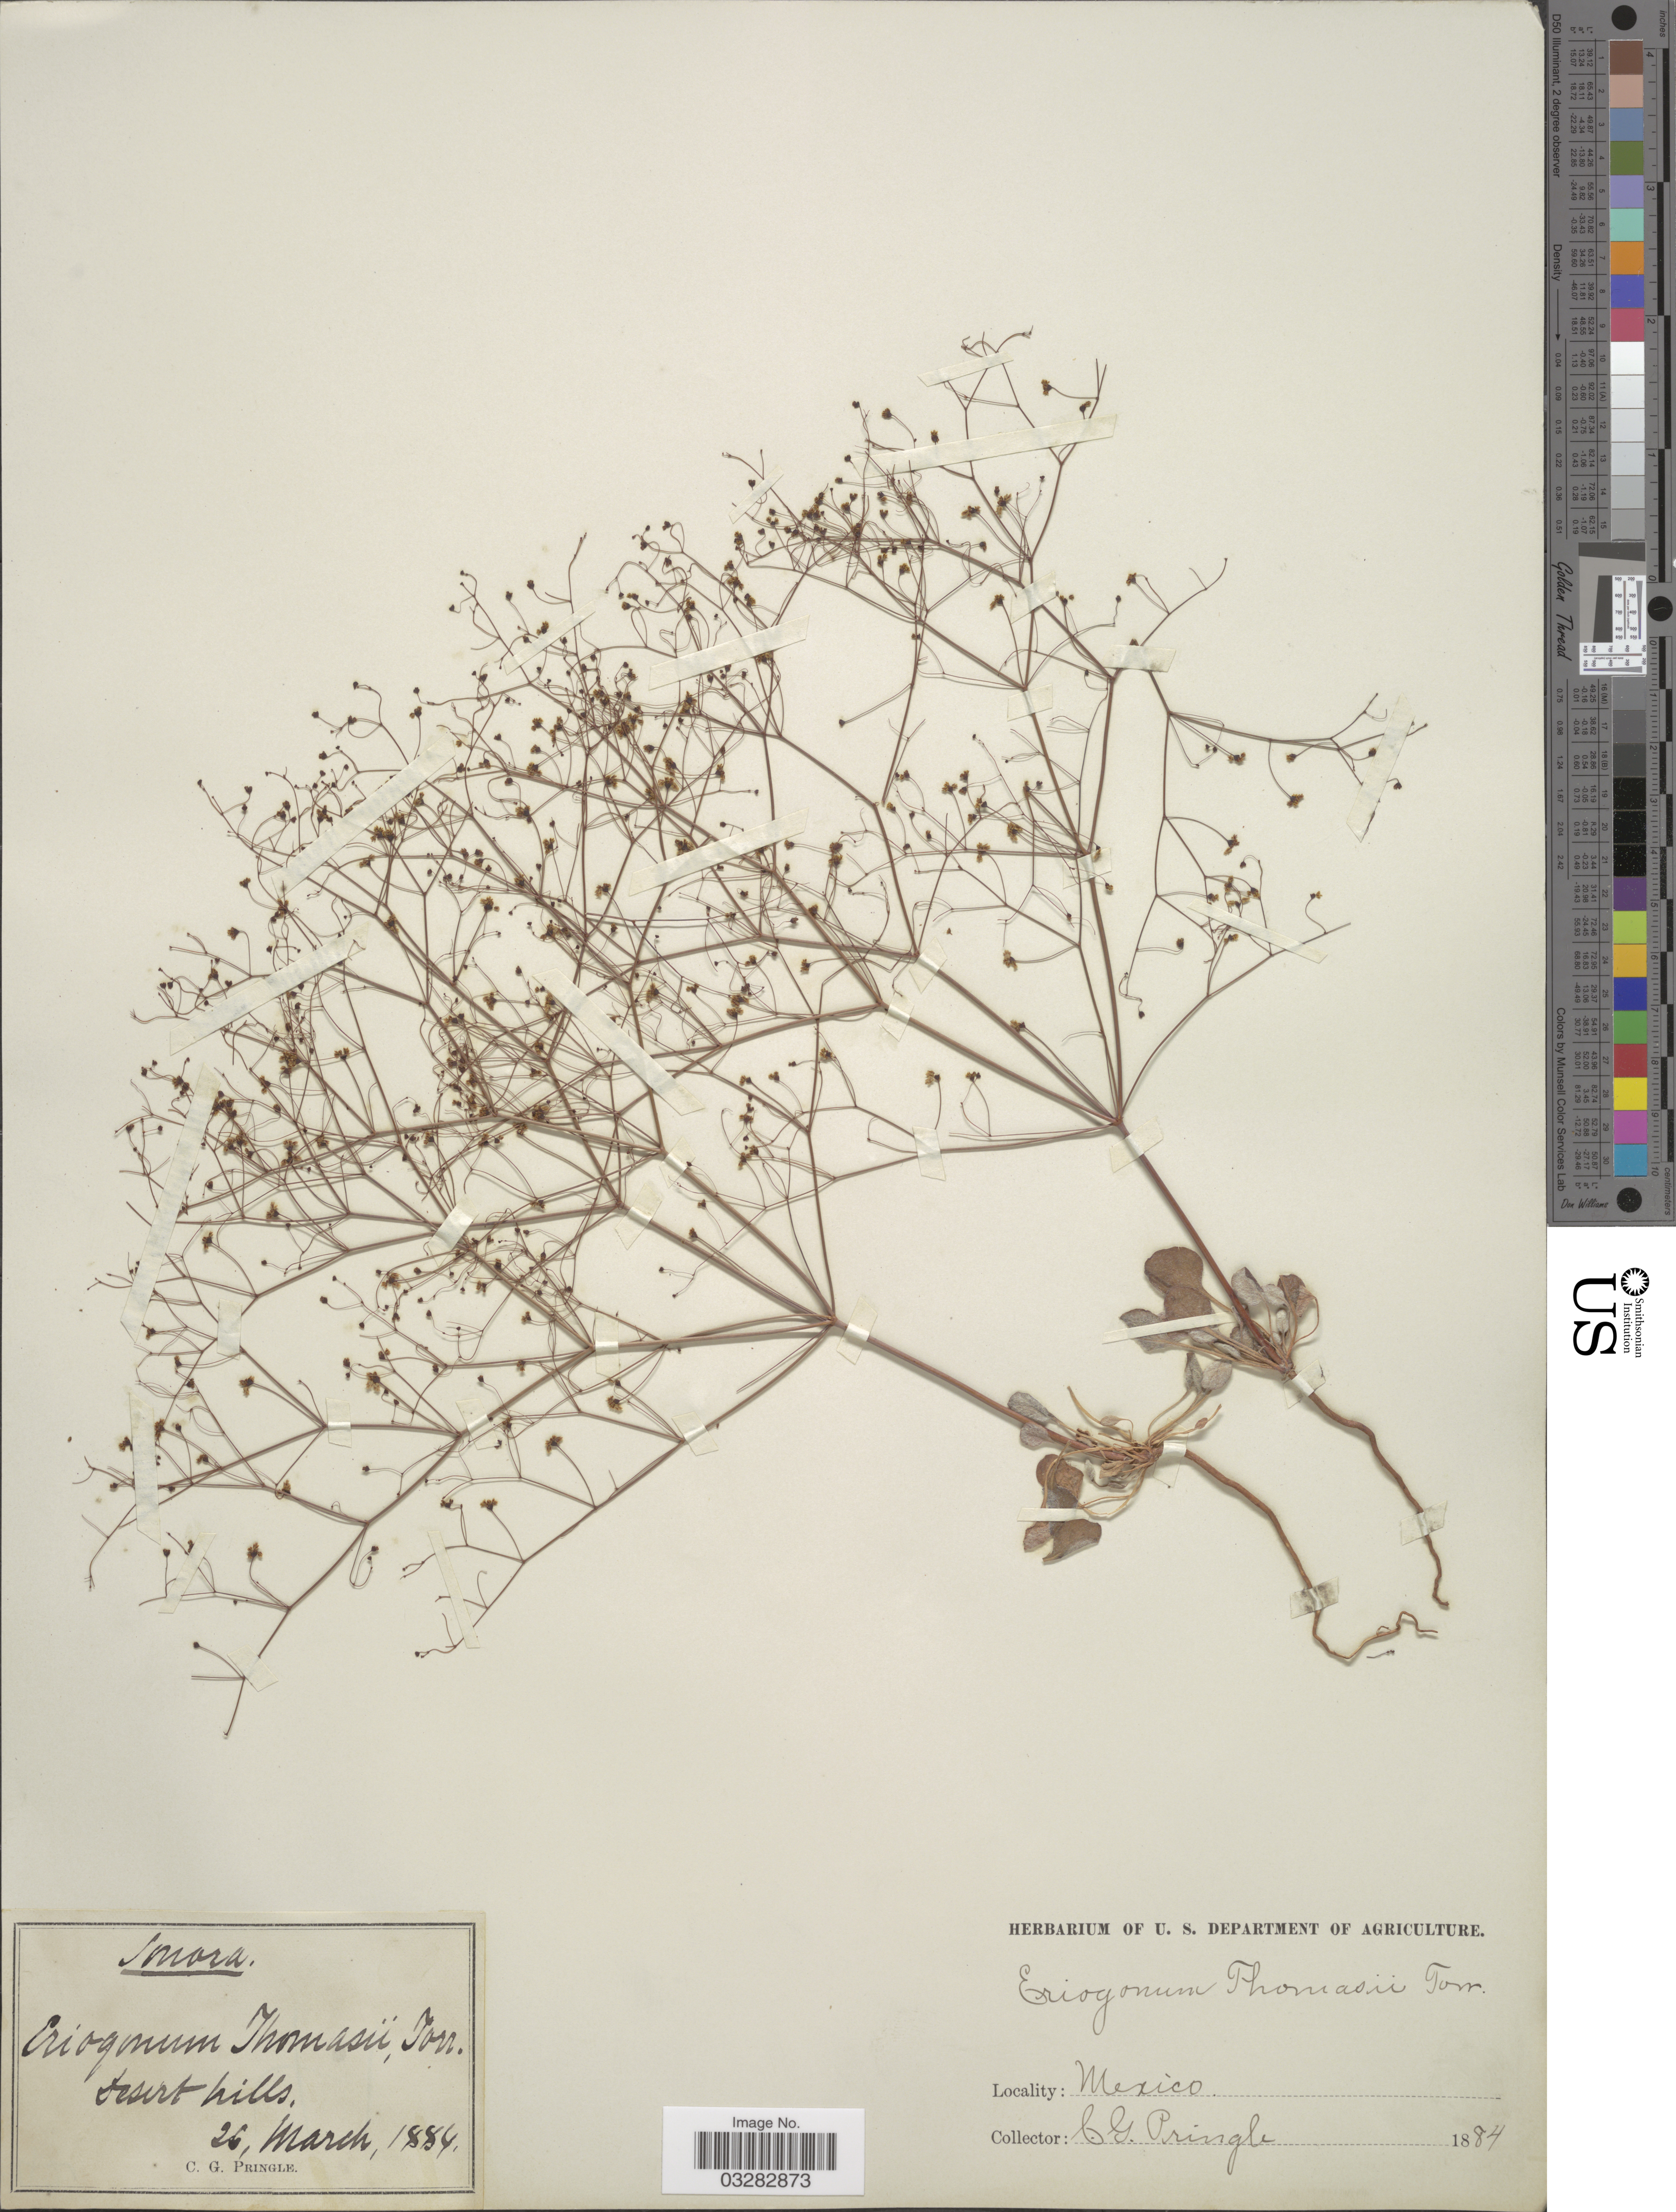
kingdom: Plantae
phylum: Tracheophyta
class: Magnoliopsida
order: Caryophyllales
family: Polygonaceae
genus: Eriogonum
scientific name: Eriogonum thomasii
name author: Torr.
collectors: C. G. Pringle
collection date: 1884-03-26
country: Mexico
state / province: Sonora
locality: Desert hills.